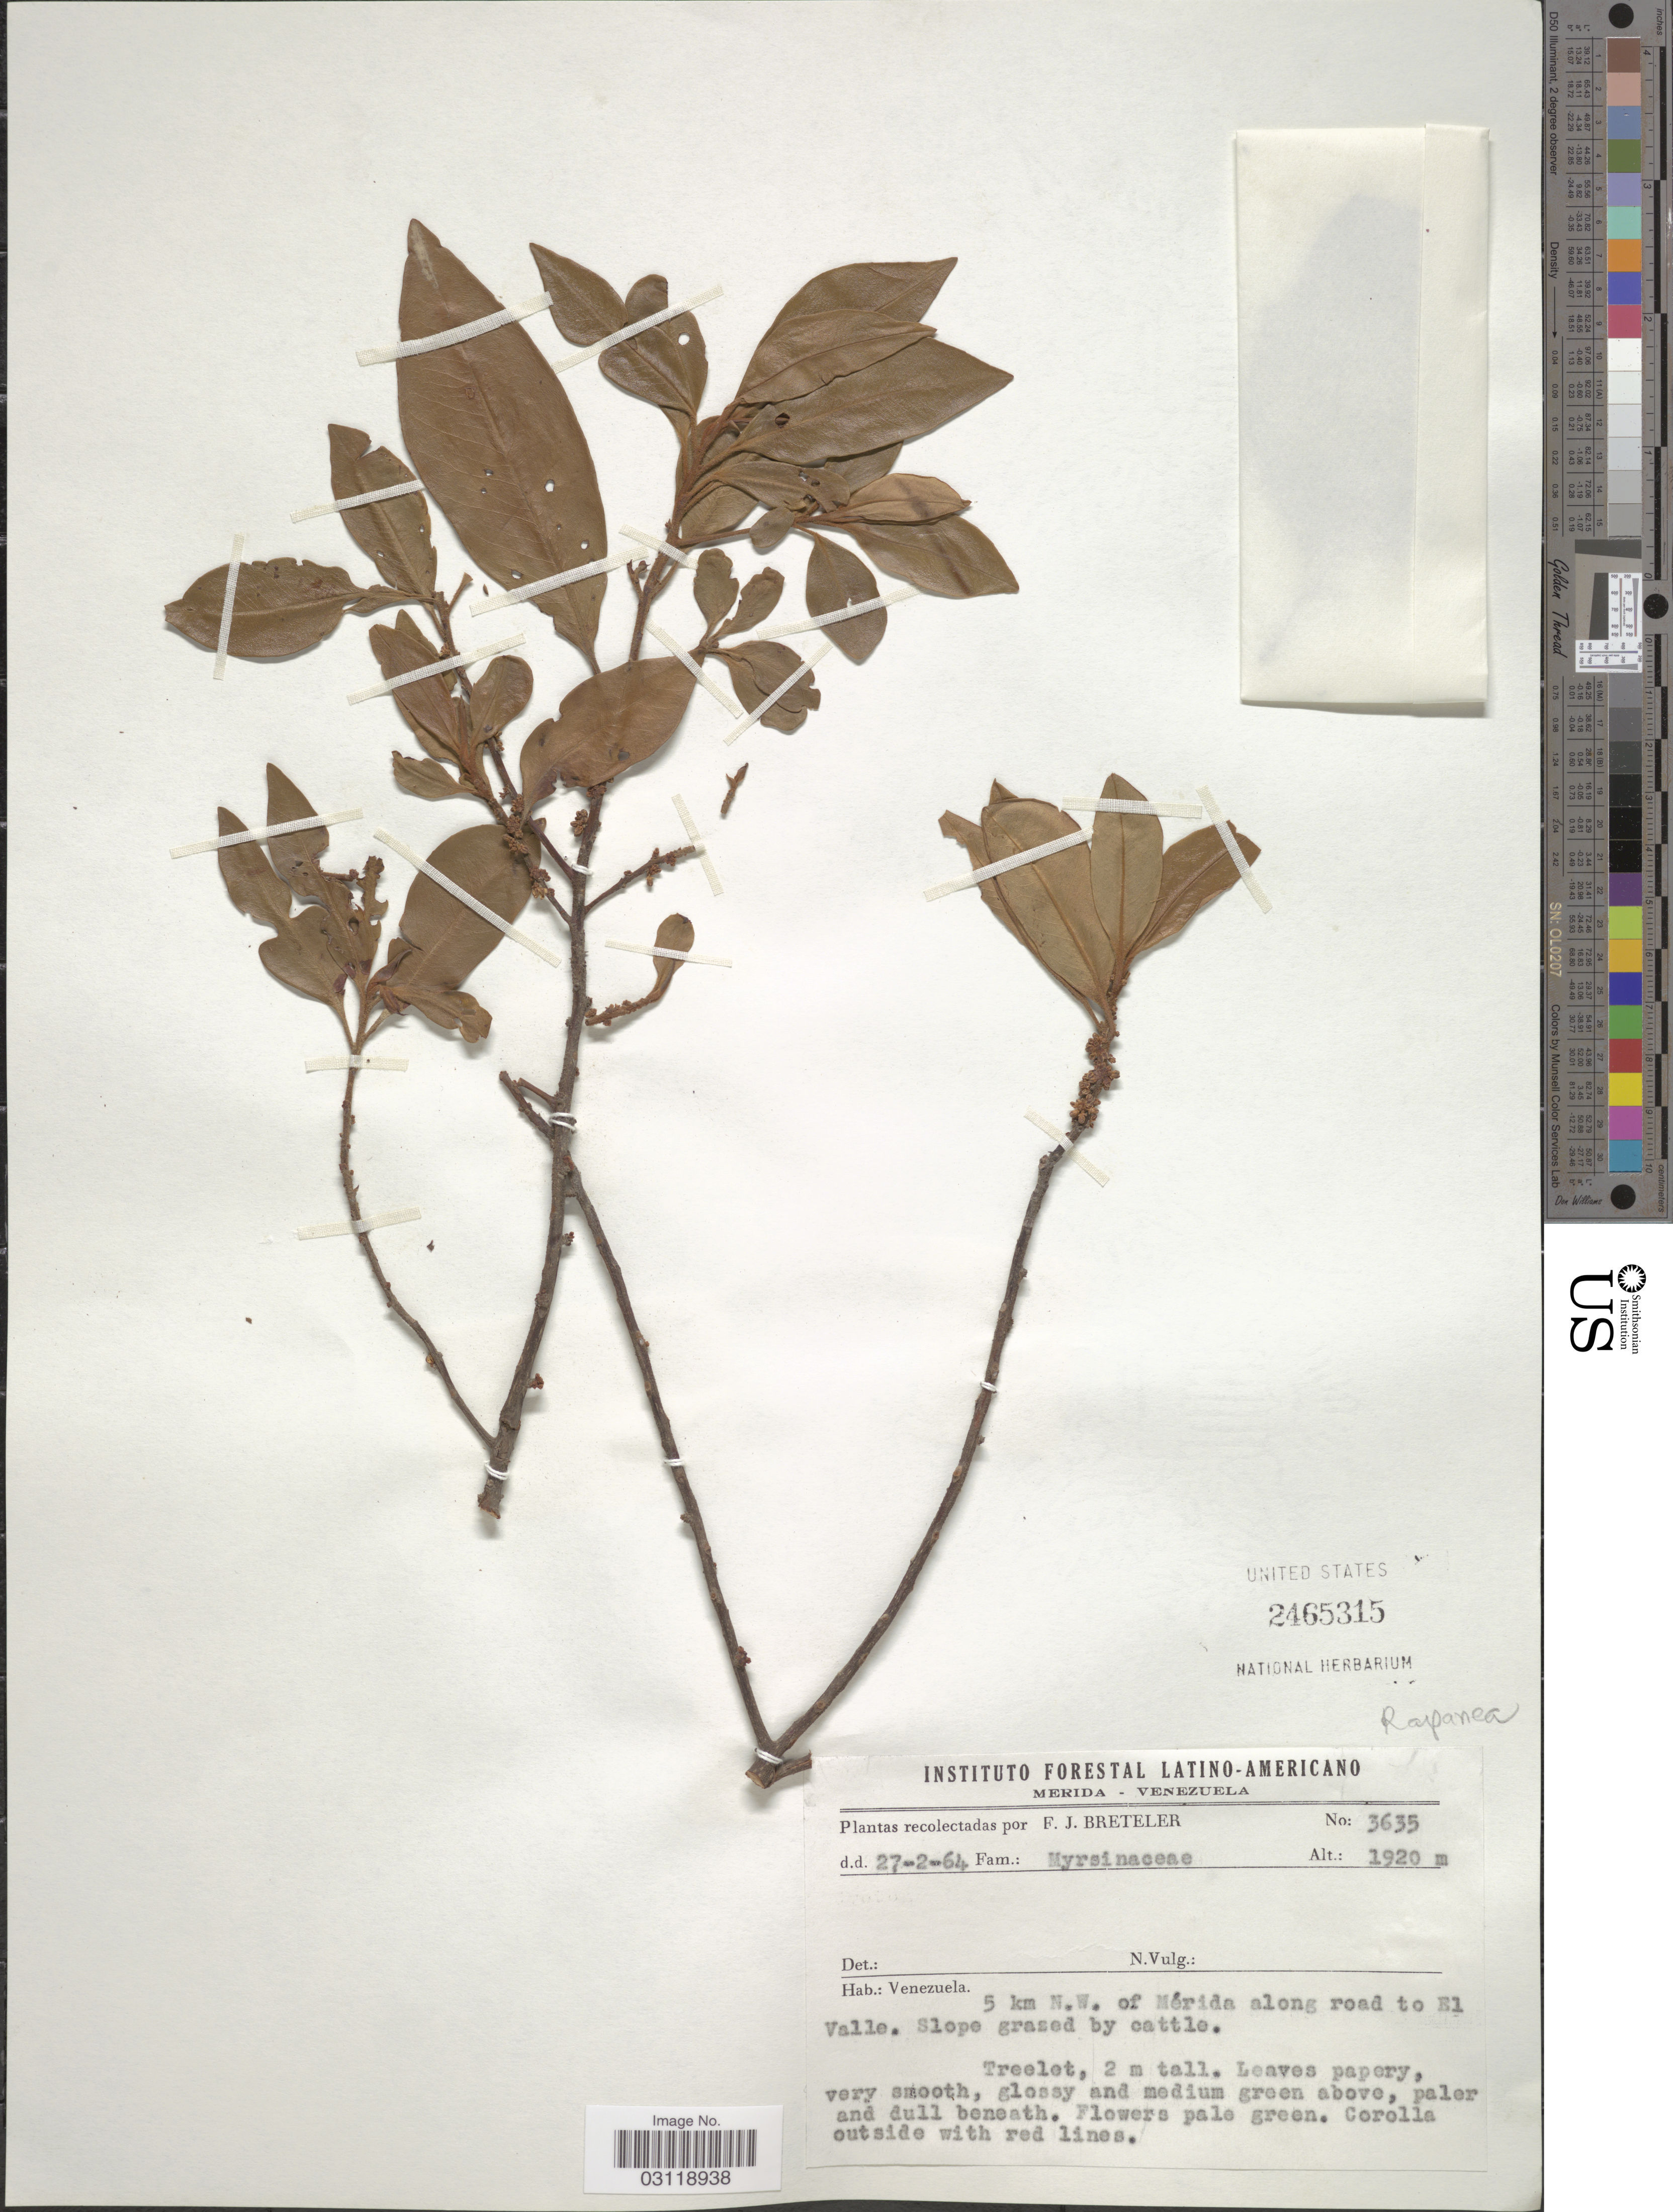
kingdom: Plantae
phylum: Tracheophyta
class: Magnoliopsida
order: Ericales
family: Primulaceae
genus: Rapanea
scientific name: Rapanea sp.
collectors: F. J. Breteler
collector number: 3635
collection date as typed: Transcribed d/m/y: 27/2/64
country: Venezuela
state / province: Mérida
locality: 5 km N.W. of Mérida along road to El Valle.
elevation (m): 1920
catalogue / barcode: US 2465315